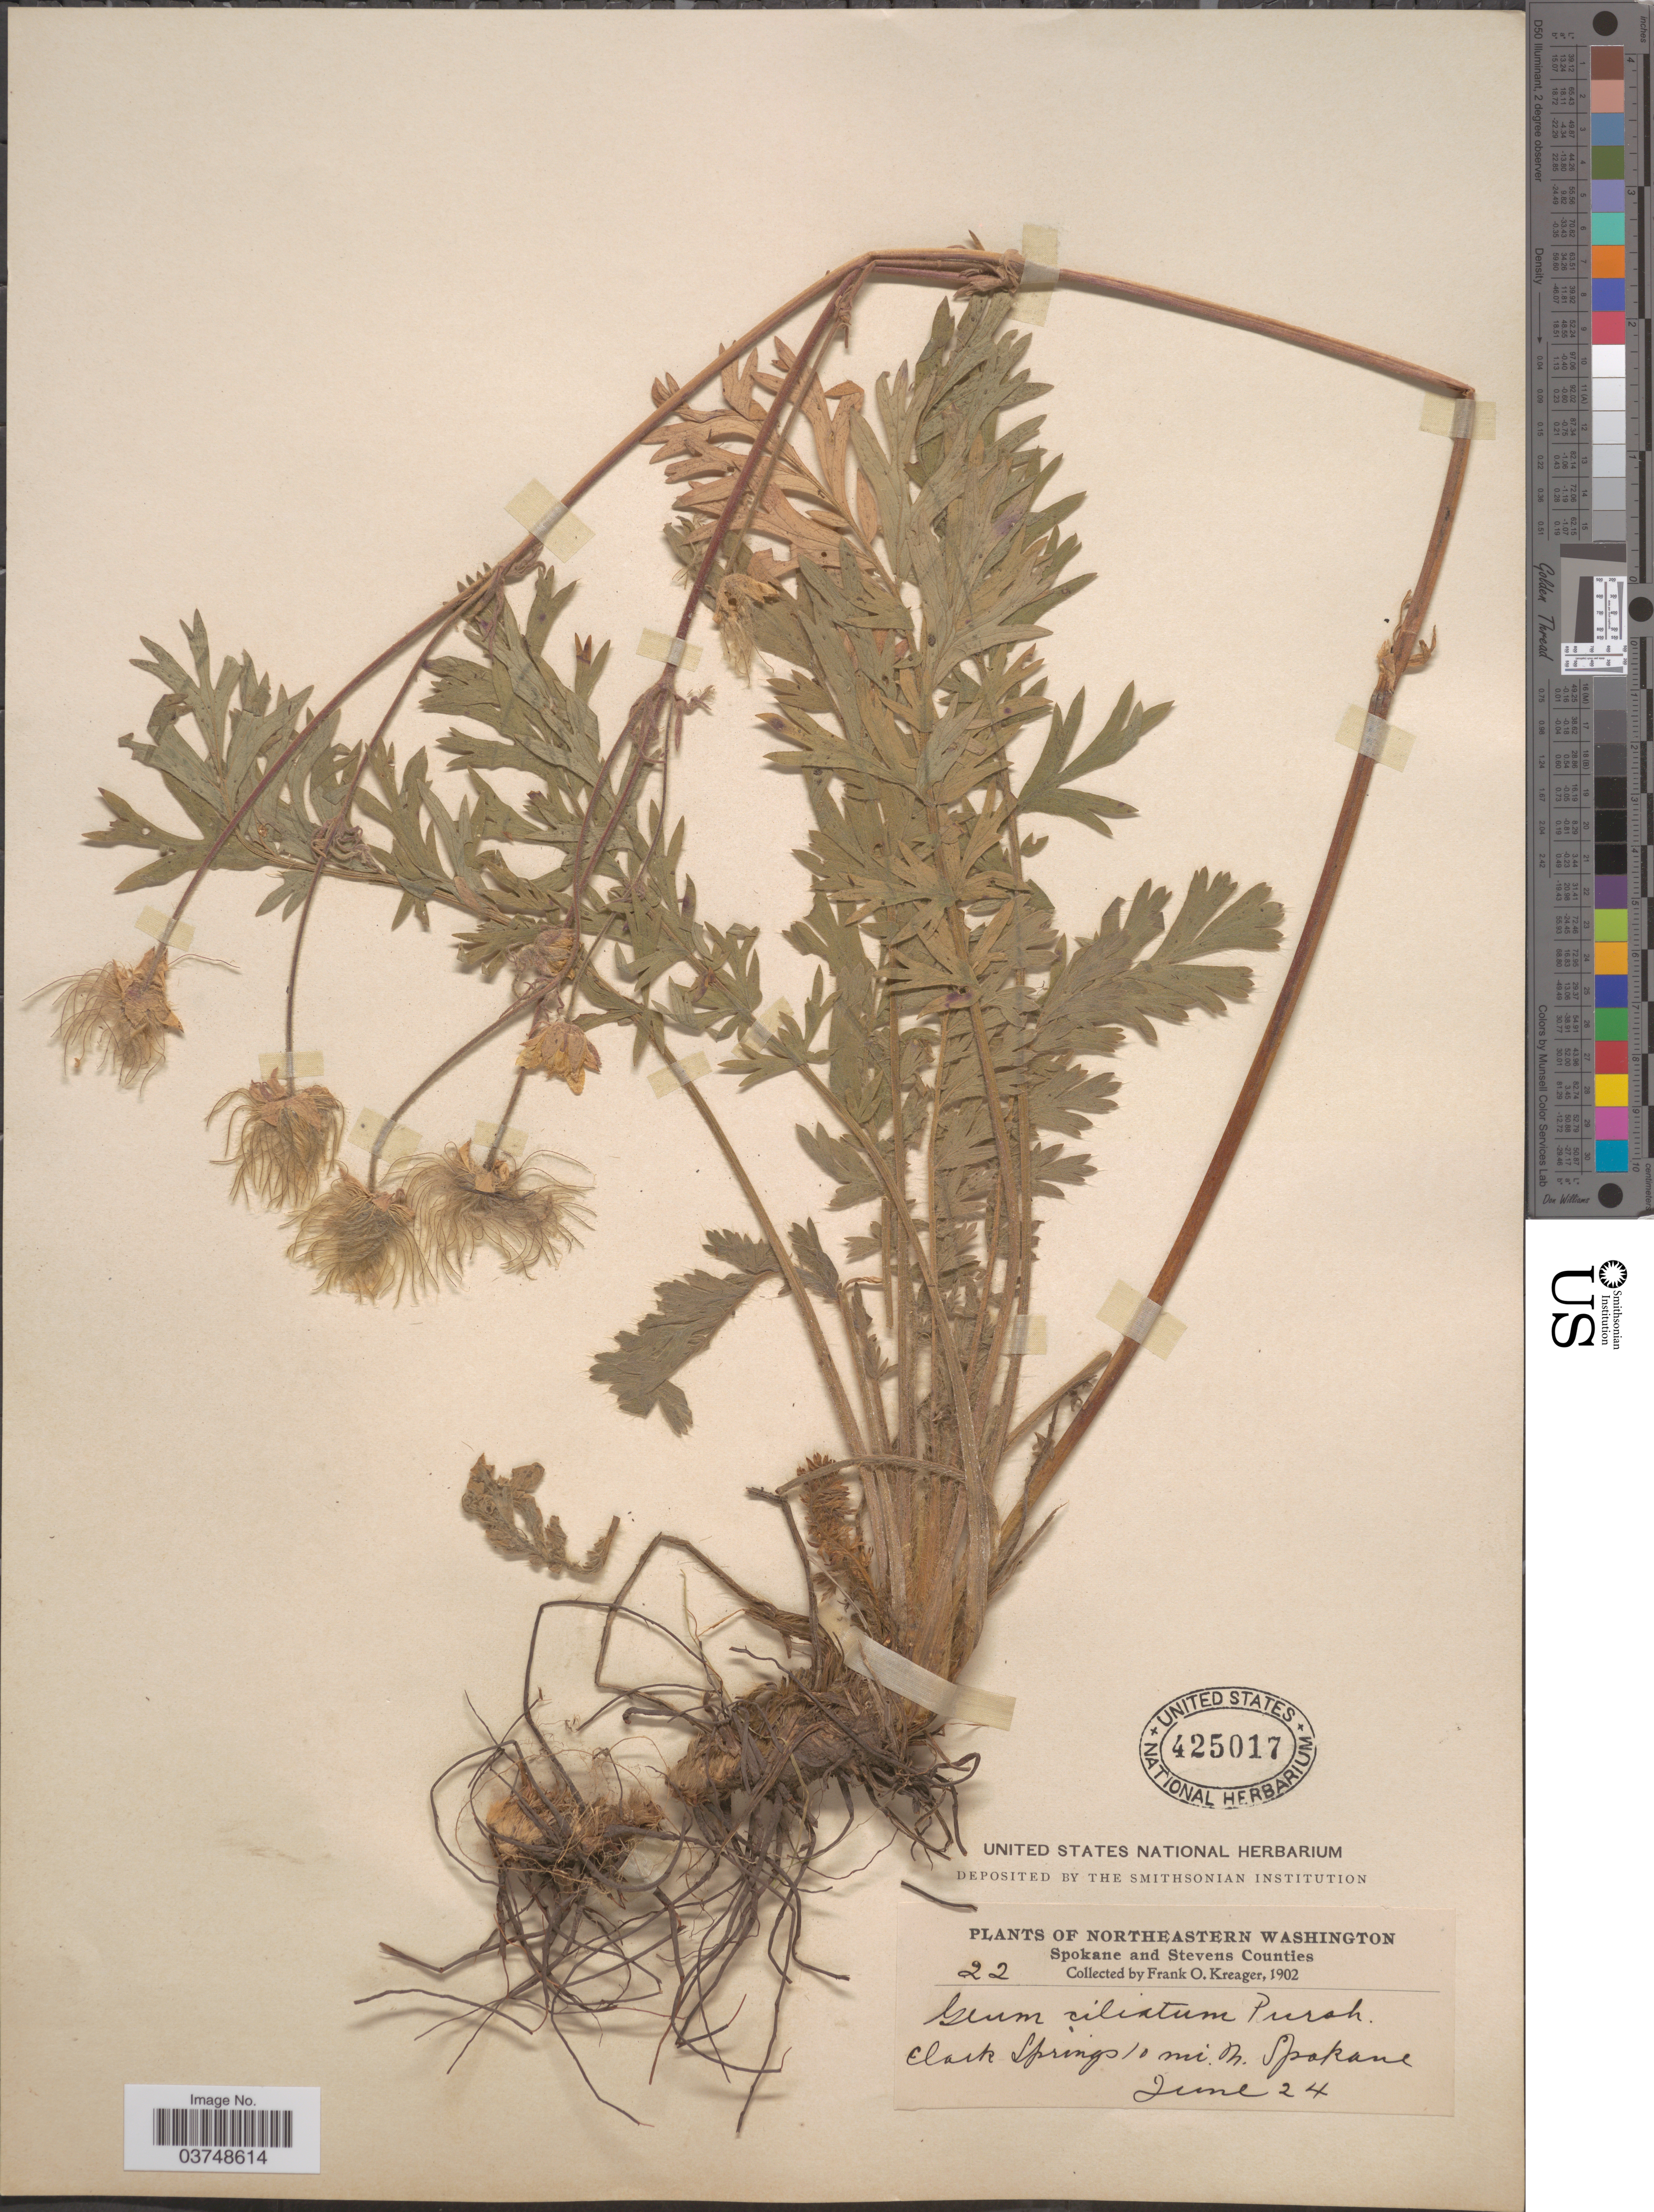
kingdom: Plantae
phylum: Tracheophyta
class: Magnoliopsida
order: Rosales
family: Rosaceae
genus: Geum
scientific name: Geum triflorum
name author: Pursh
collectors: F. Kreager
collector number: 22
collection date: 1902-06-24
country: United States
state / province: Washington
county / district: Spokane / Stevens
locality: Northeastern Washington. Spokane and Stevens Counties. Clark Springs 10 mi. N. Spokane.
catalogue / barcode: US 425017